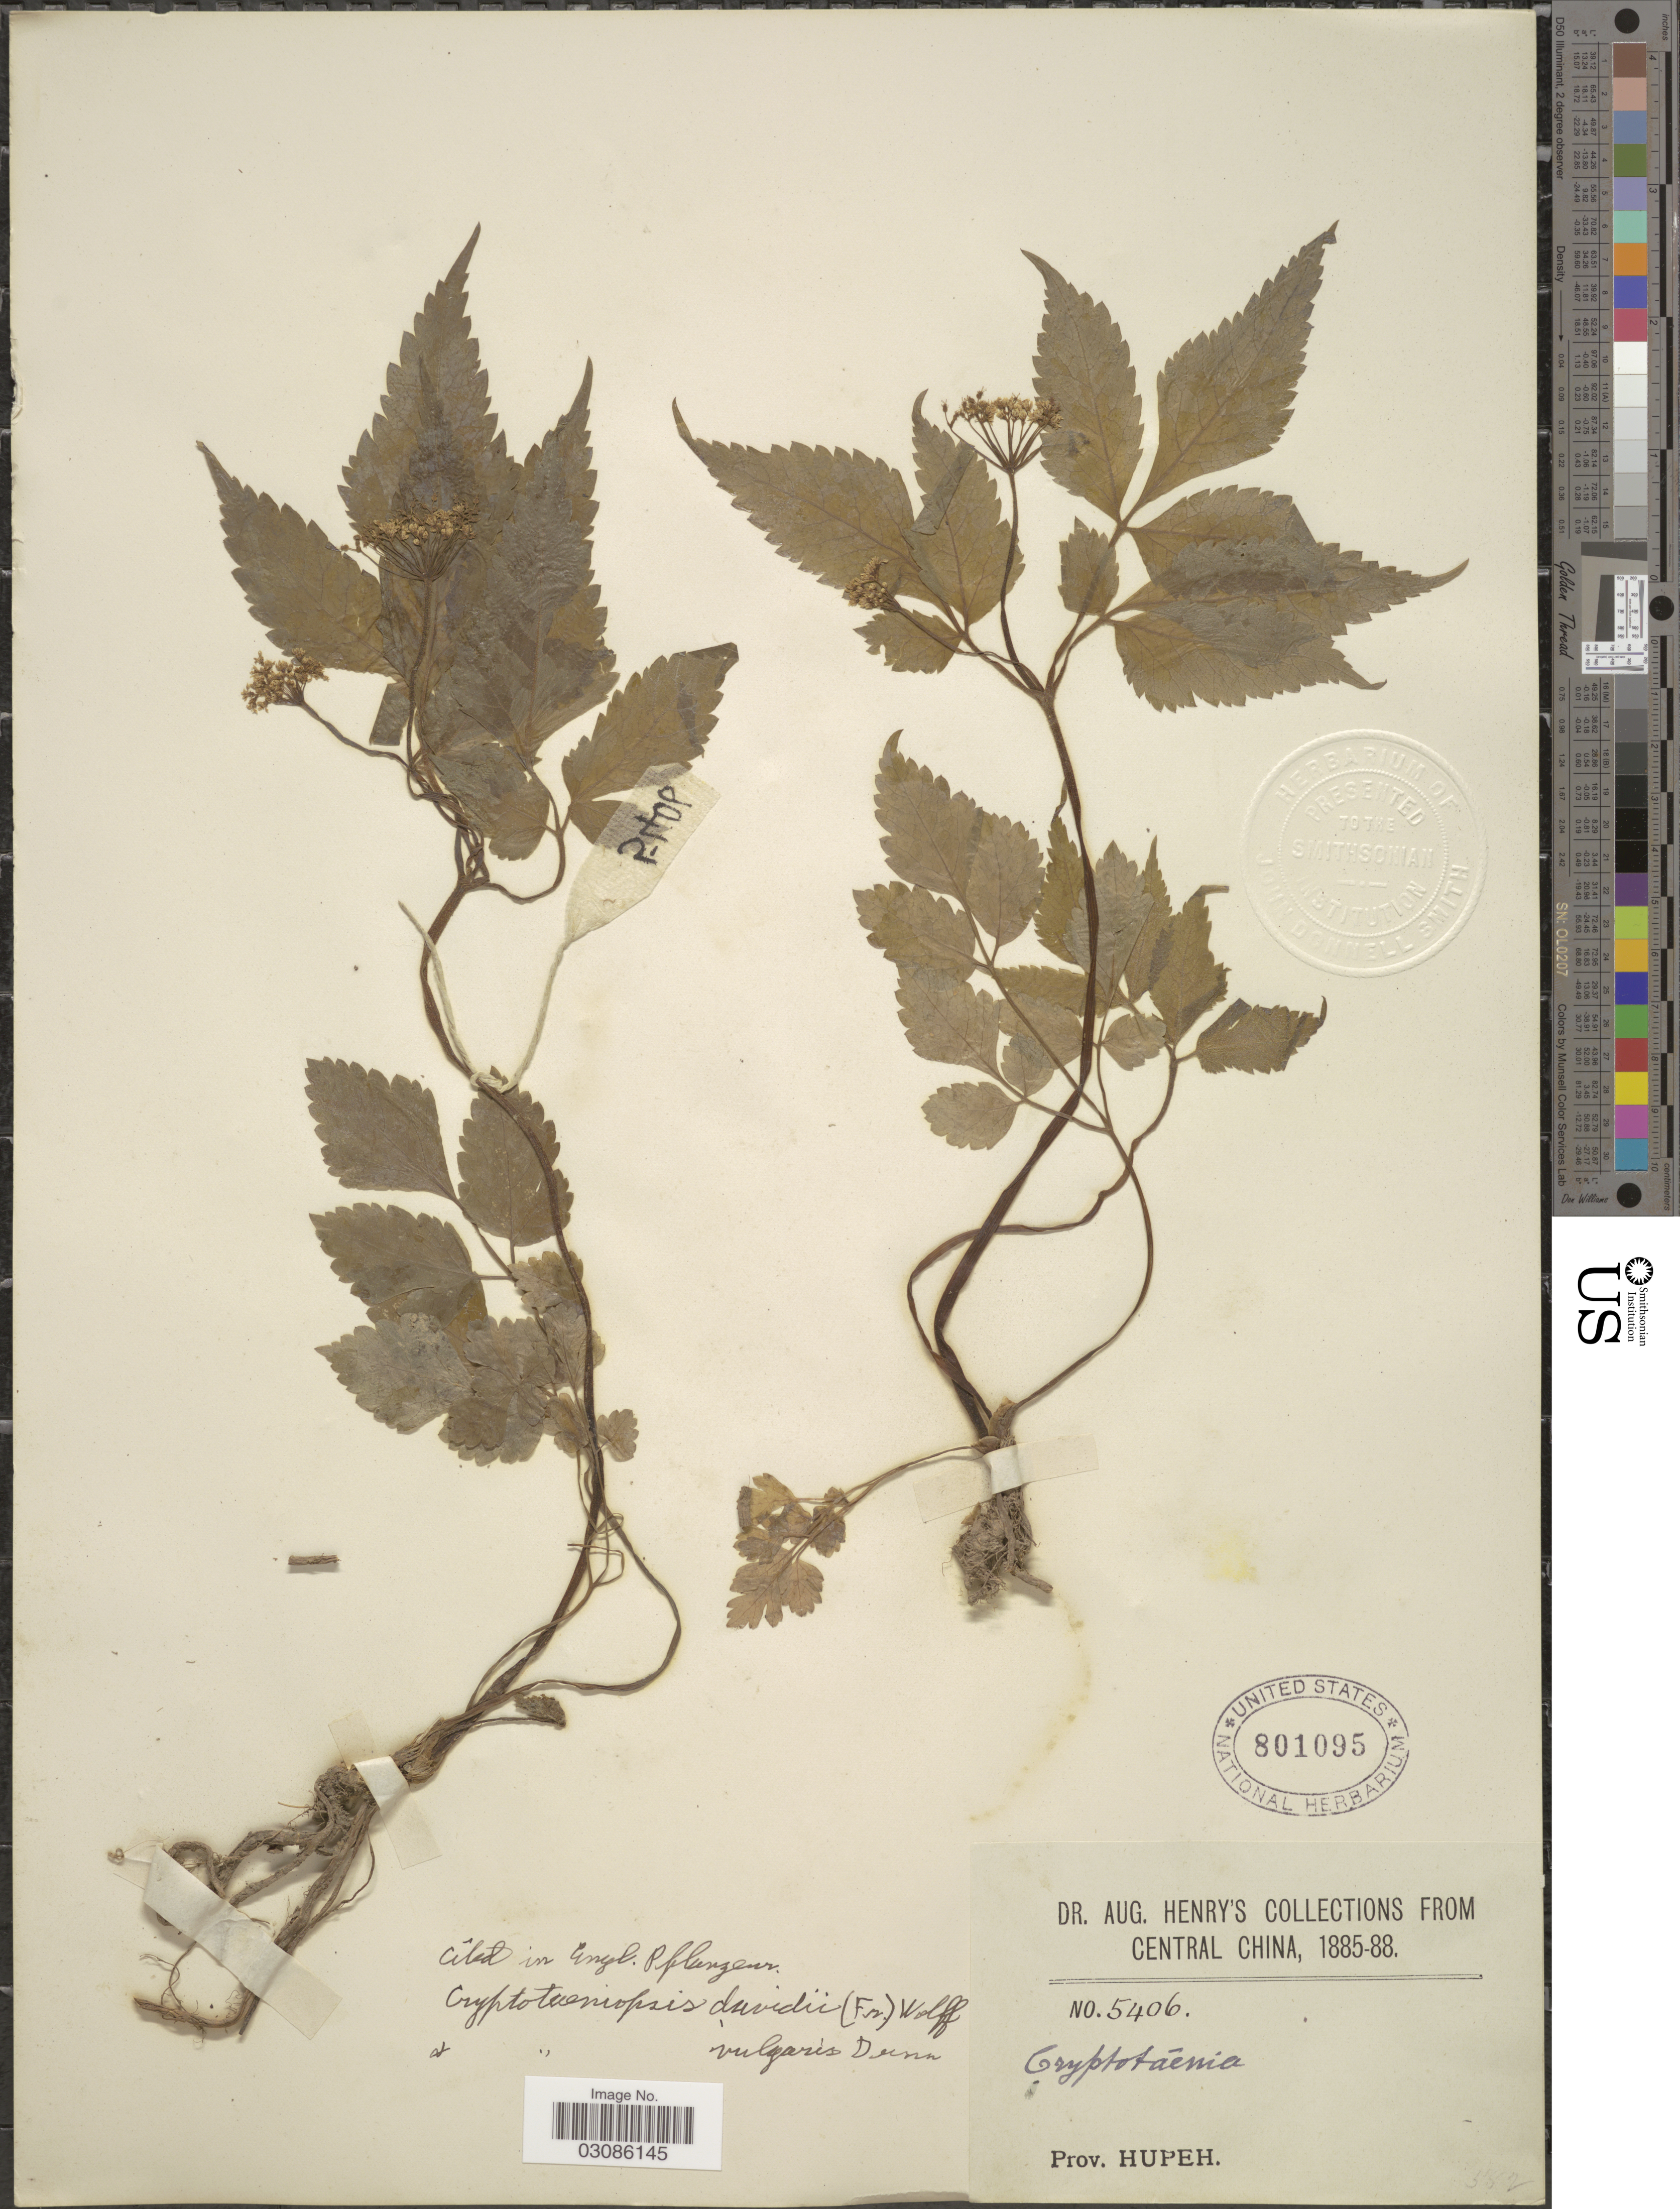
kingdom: Plantae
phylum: Tracheophyta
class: Magnoliopsida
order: Apiales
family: Apiaceae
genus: Pternopetalum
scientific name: Pternopetalum davidii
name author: Franch.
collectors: A. Henry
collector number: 5406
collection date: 1885/1888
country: China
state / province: Hubei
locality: Central China, Prov. Hupeh.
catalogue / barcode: US 801095